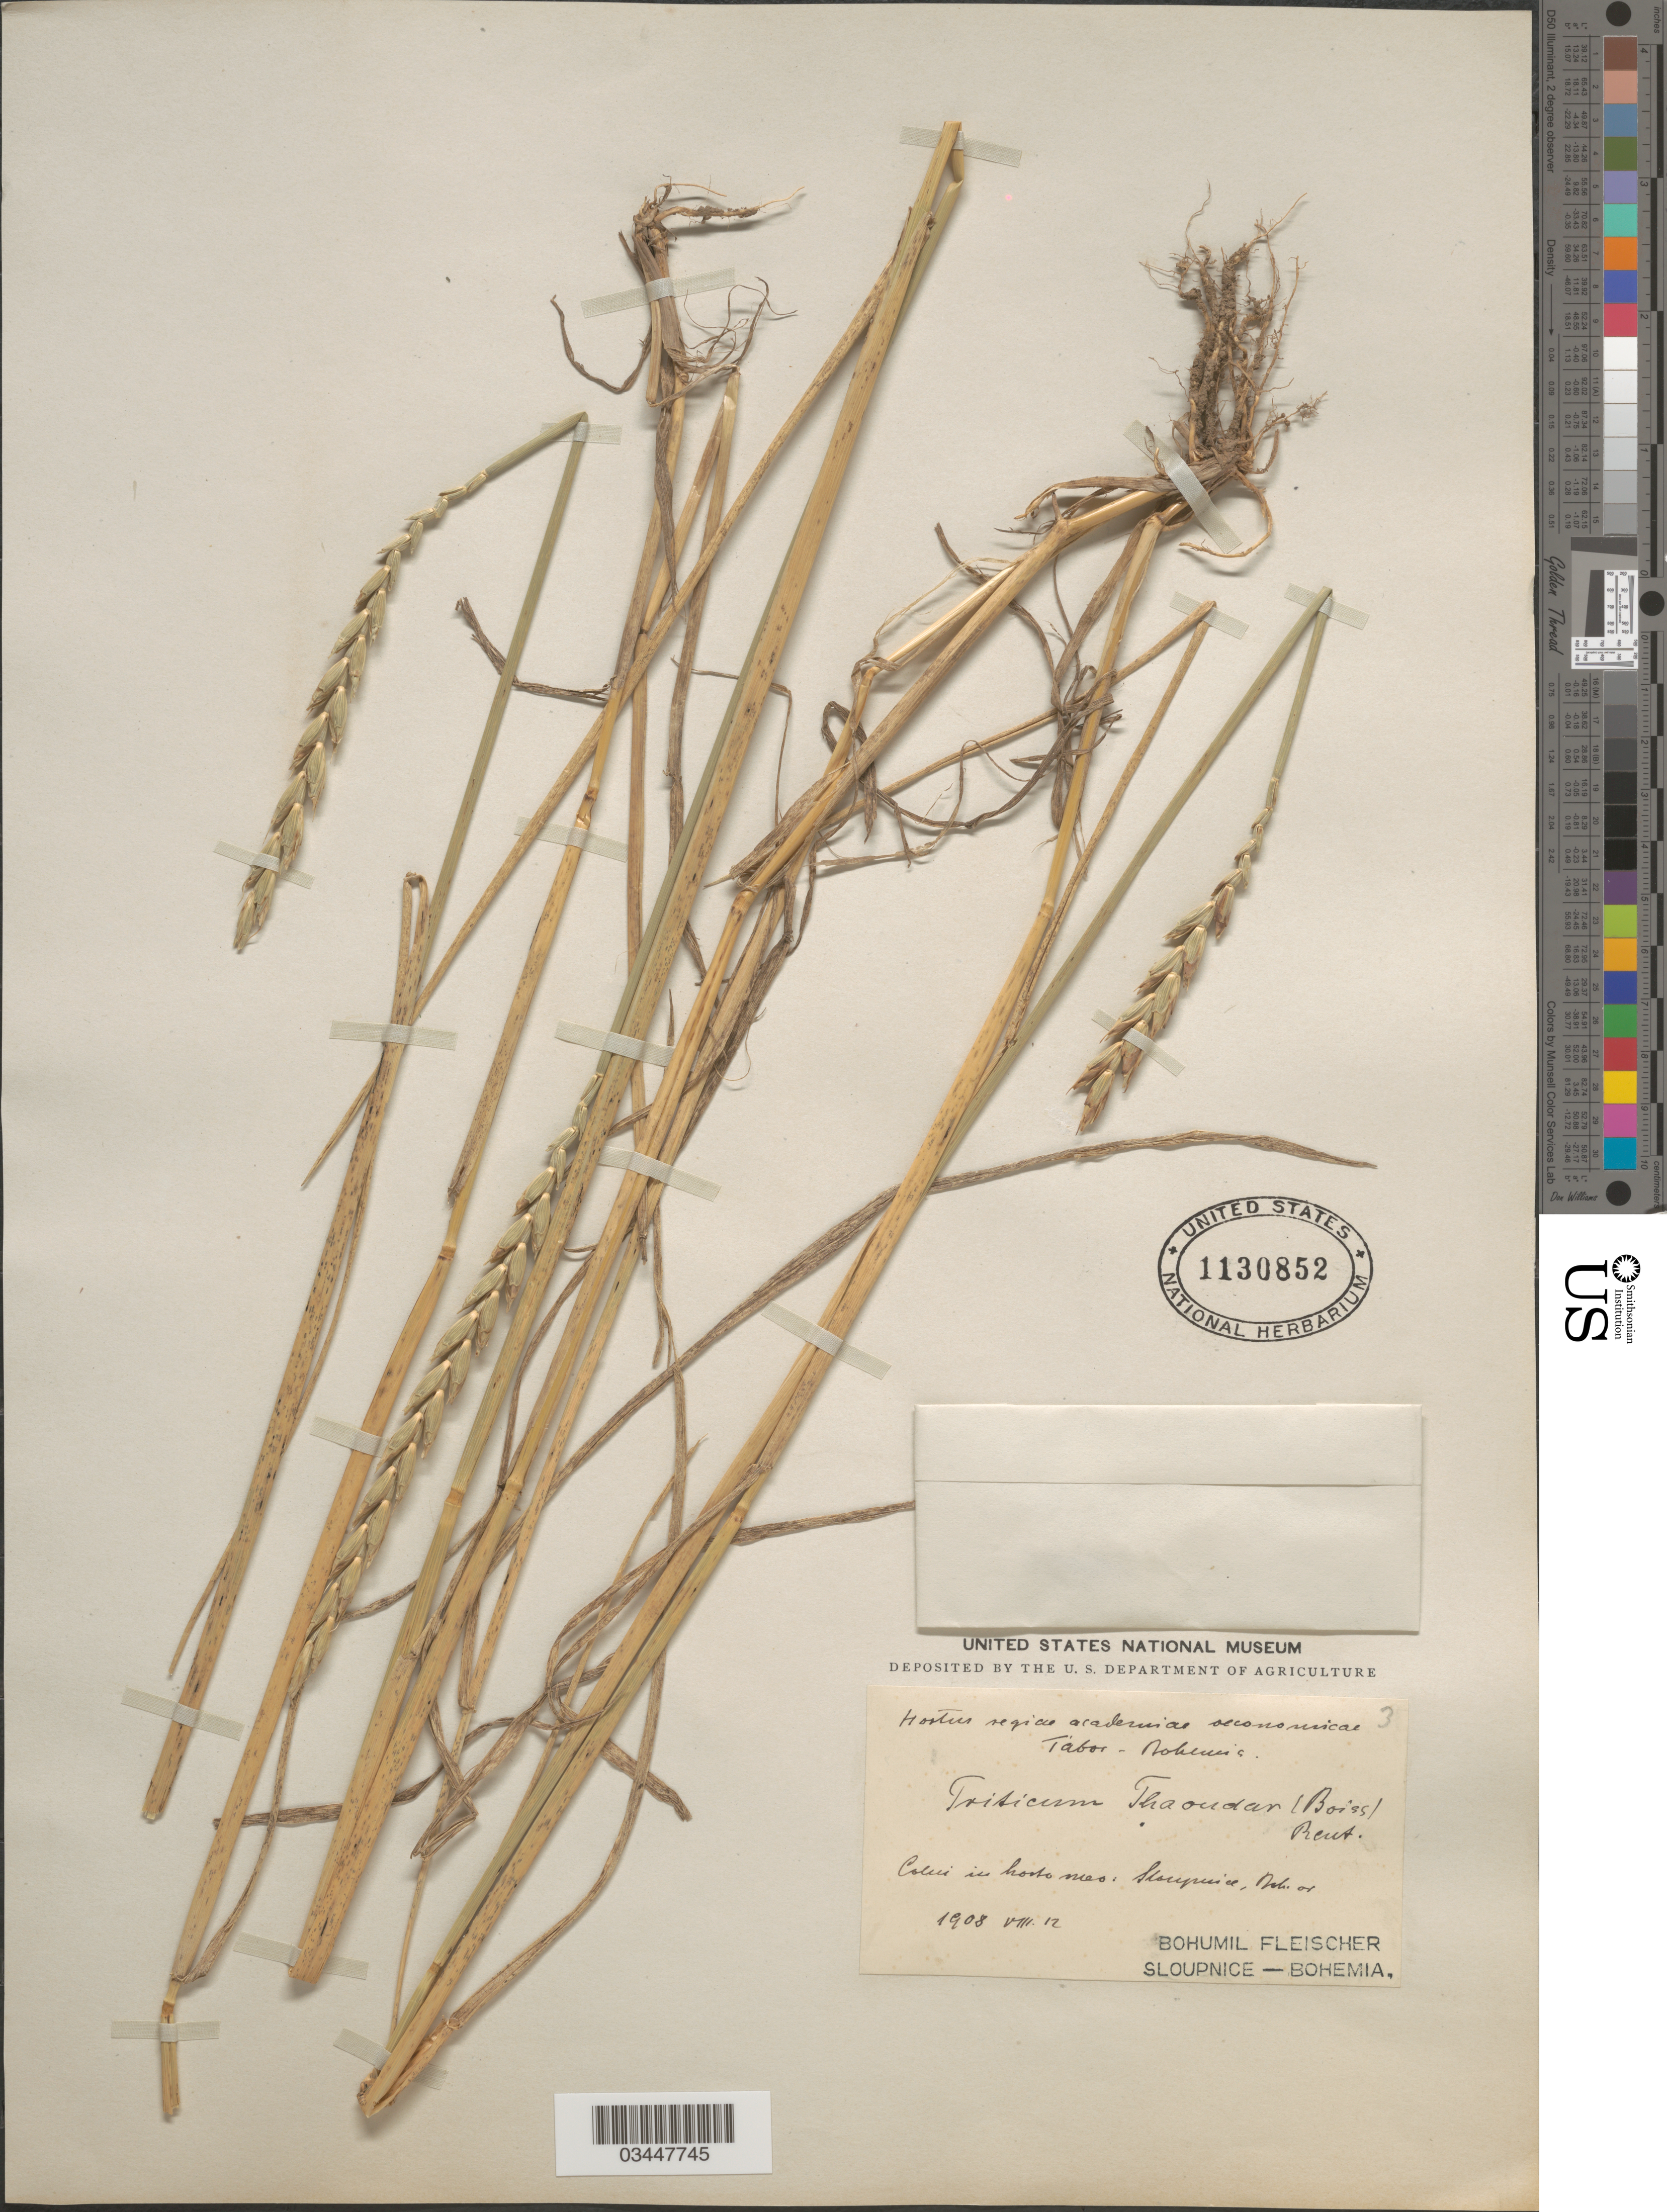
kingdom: Plantae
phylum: Tracheophyta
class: Liliopsida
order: Poales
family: Poaceae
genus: Triticum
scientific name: Triticum spelta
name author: L.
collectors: B. Fleischer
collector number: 3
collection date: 1908-08-12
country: Czechia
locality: Colisi in horto meo: Sloupnice, Boh. or.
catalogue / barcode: US 1130852